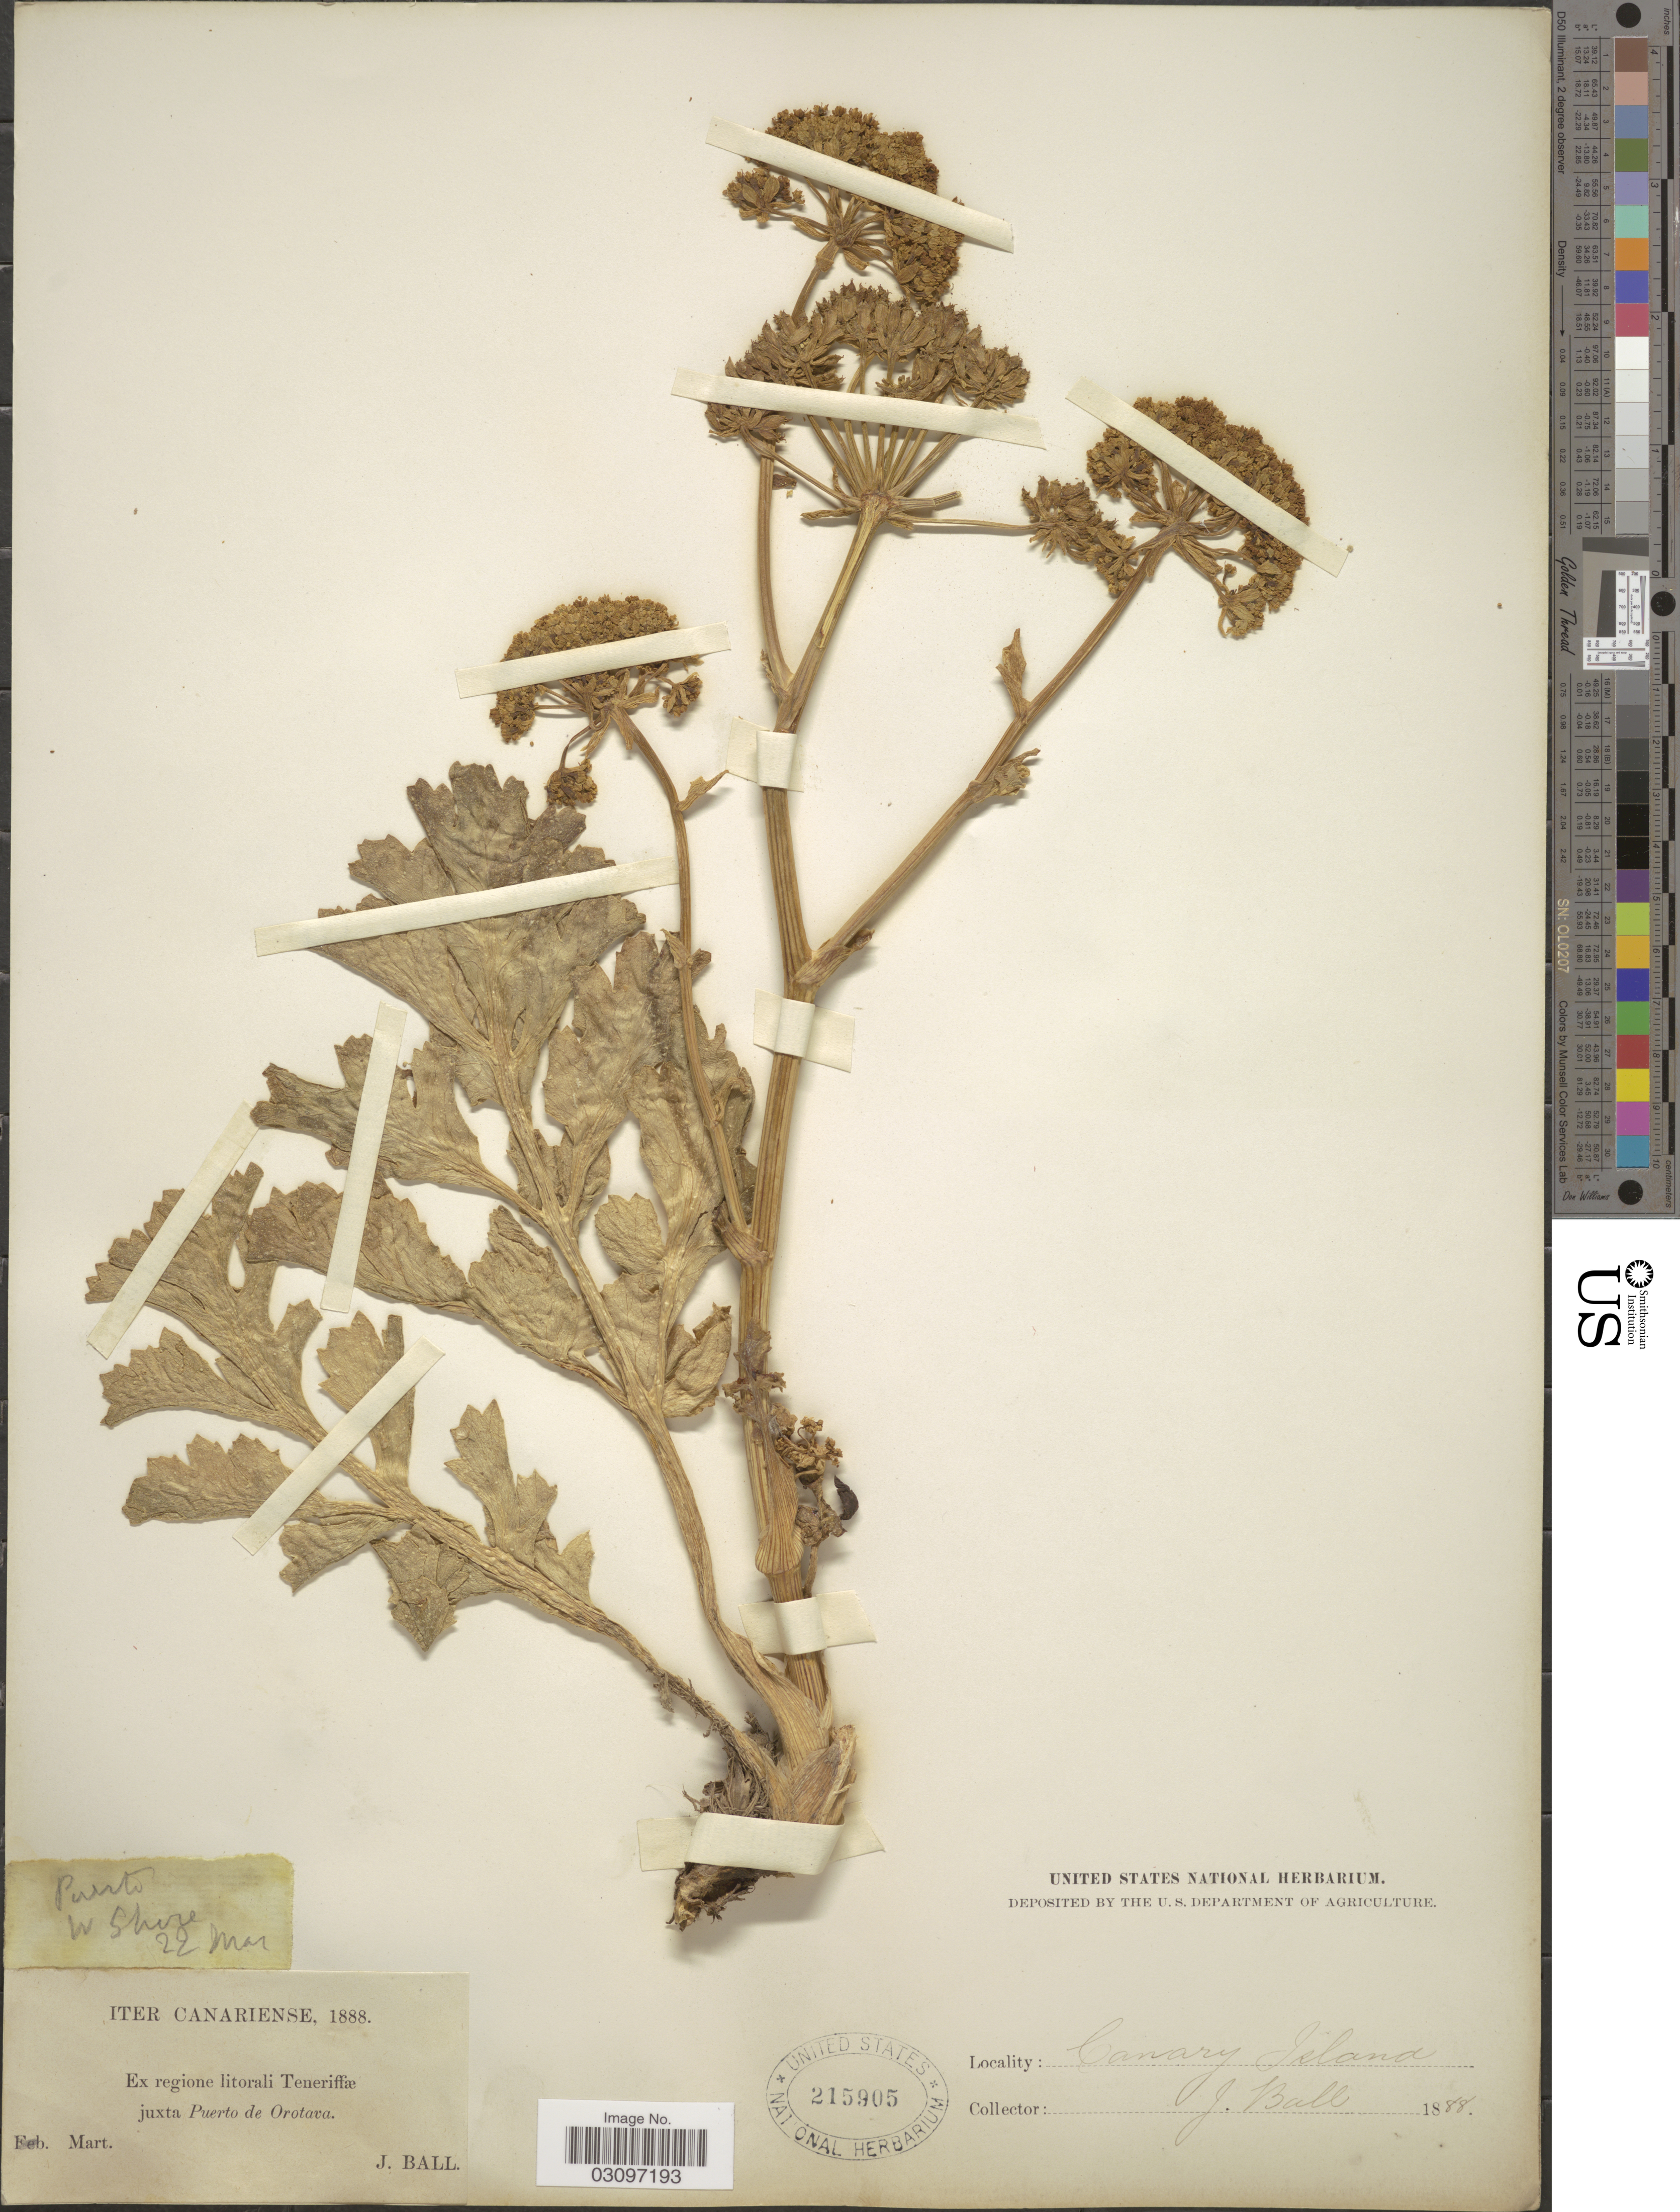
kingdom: Plantae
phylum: Tracheophyta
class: Magnoliopsida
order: Apiales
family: Apiaceae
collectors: J. Ball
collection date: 1888-02/1888-03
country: Spain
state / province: Canarias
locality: Iter Canariense. Ex regione litorali Teneriffæ juxta Puerto de Orotaxa. Canary Island.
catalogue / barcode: US 215905